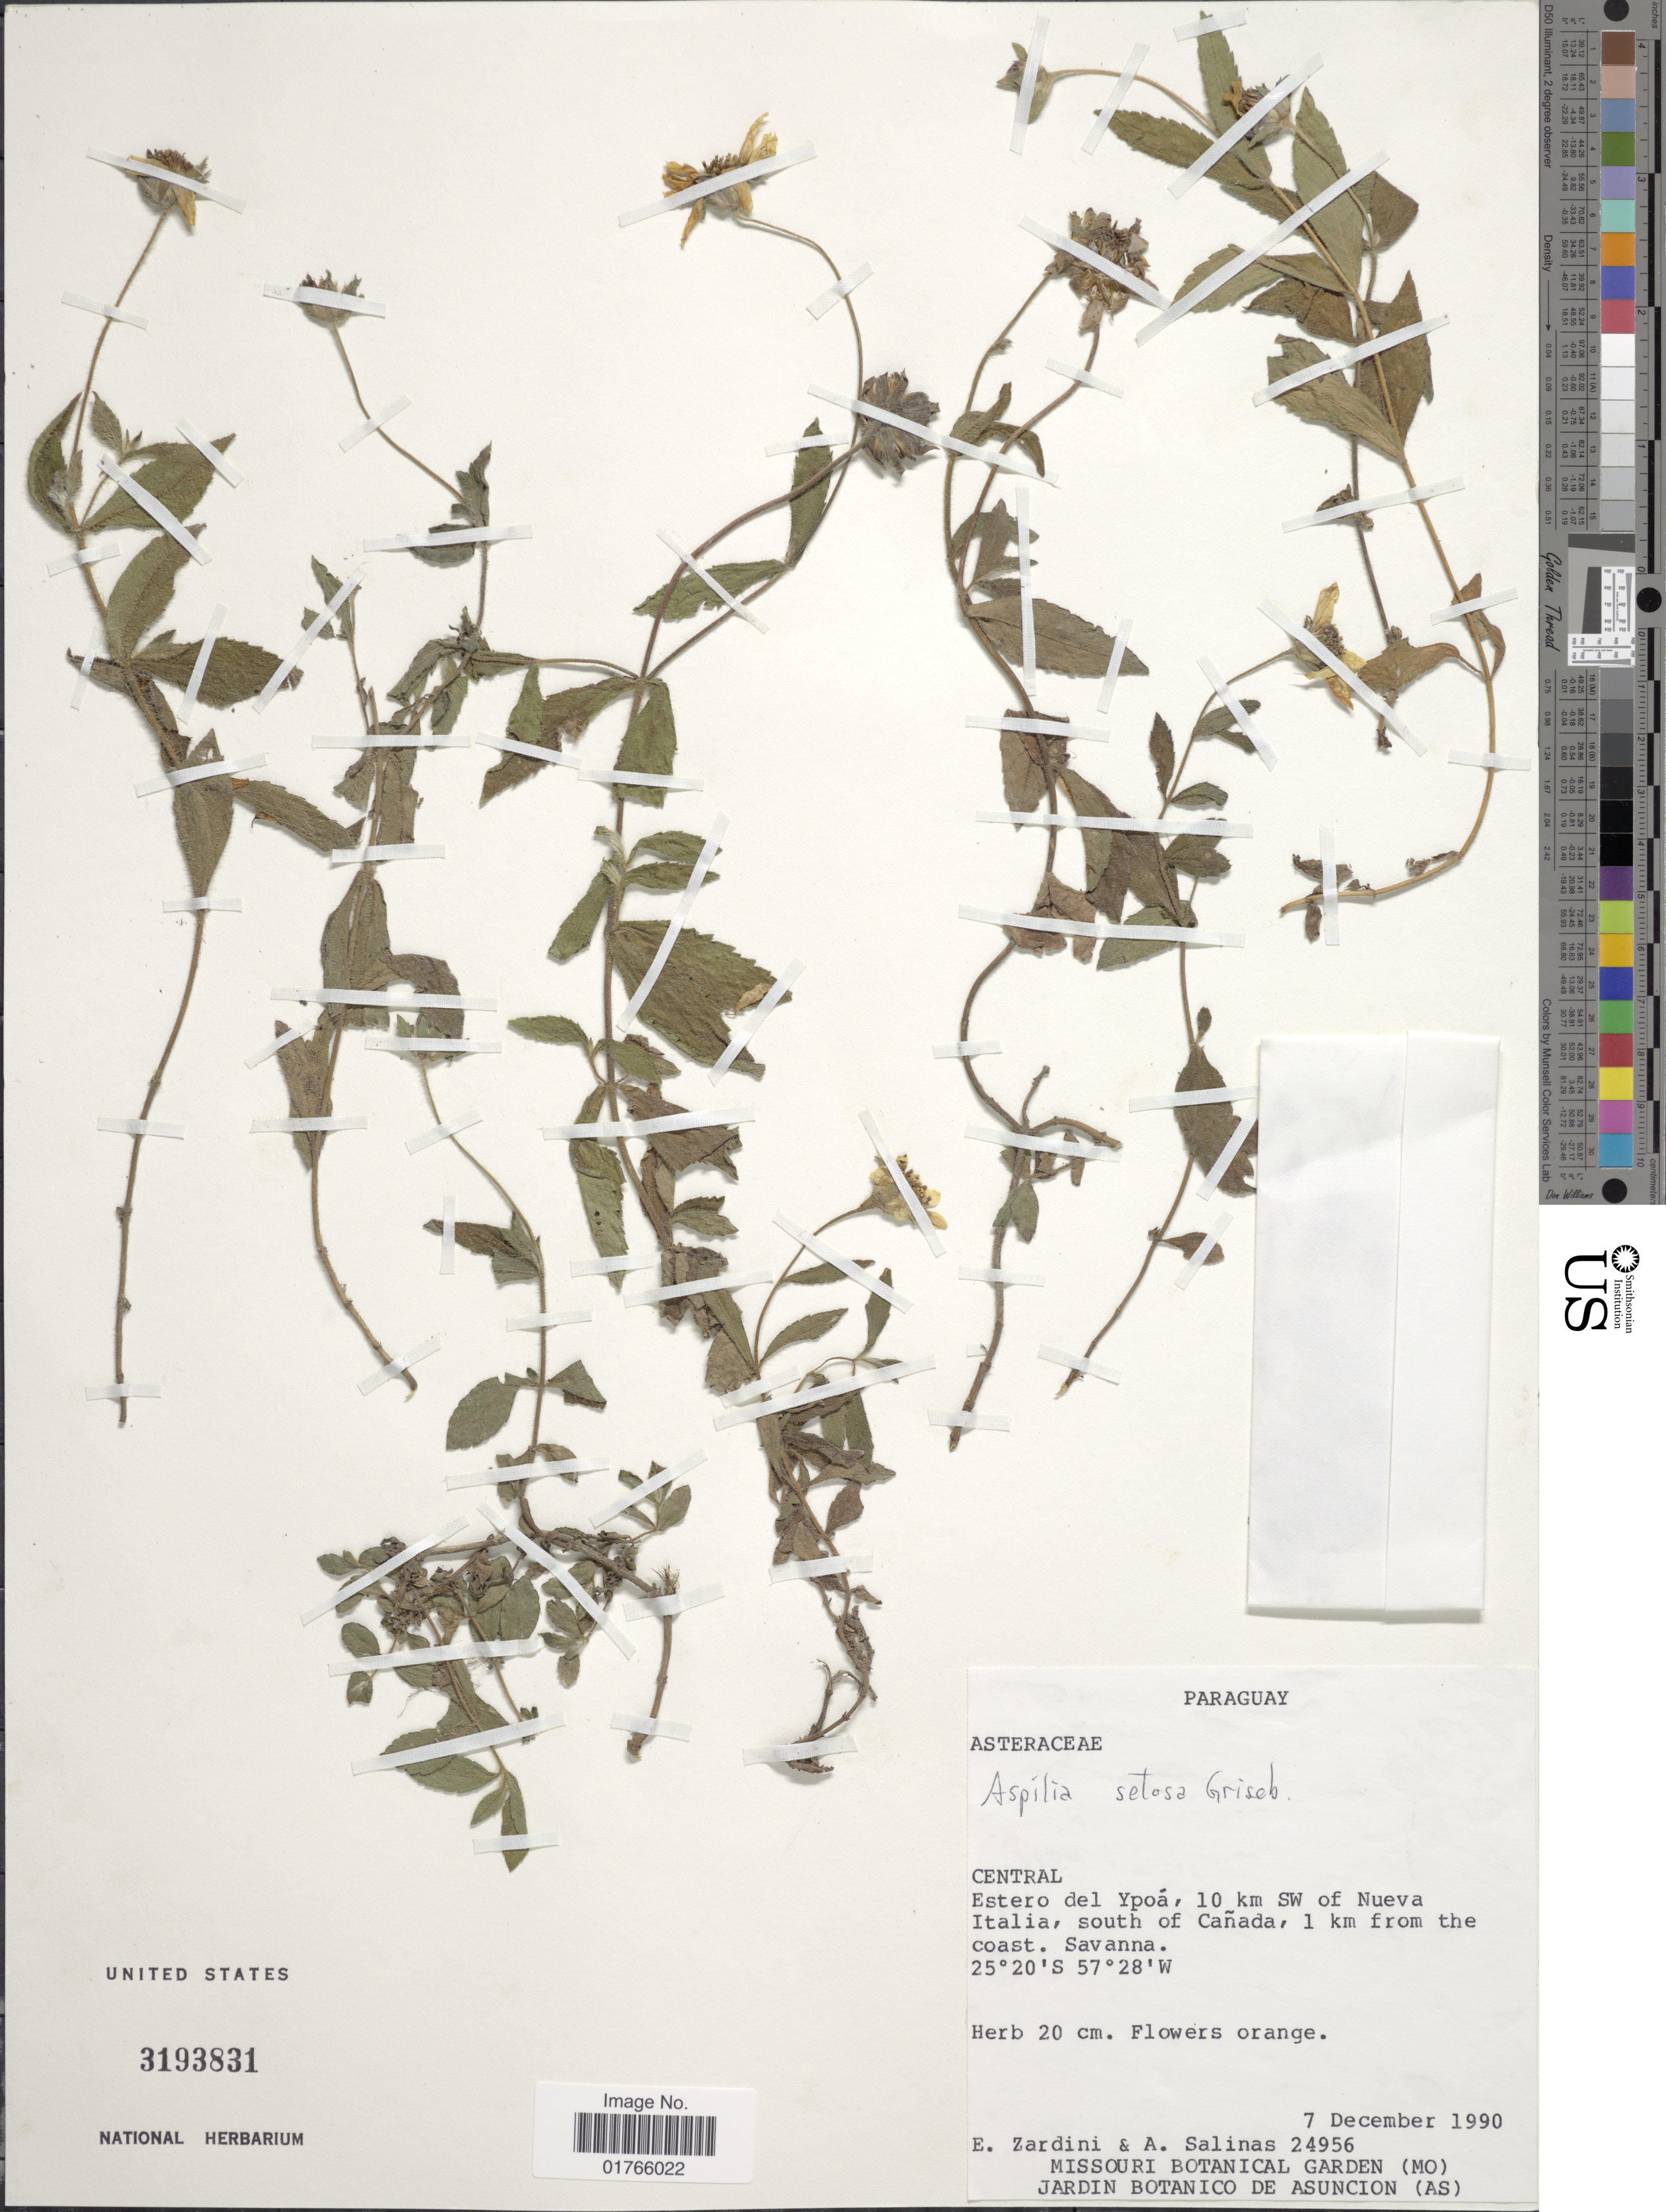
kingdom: Plantae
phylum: Tracheophyta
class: Magnoliopsida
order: Asterales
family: Asteraceae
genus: Aspilia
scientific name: Aspilia setosa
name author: Griseb.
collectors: E. M. Zardini & A. Salinas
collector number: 24956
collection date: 1990-12-07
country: Paraguay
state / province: Central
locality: Estero del Ypoa, 10 km SW of Nueva Italia, south of Canada, 1 km from the coast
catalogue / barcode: US 3193831